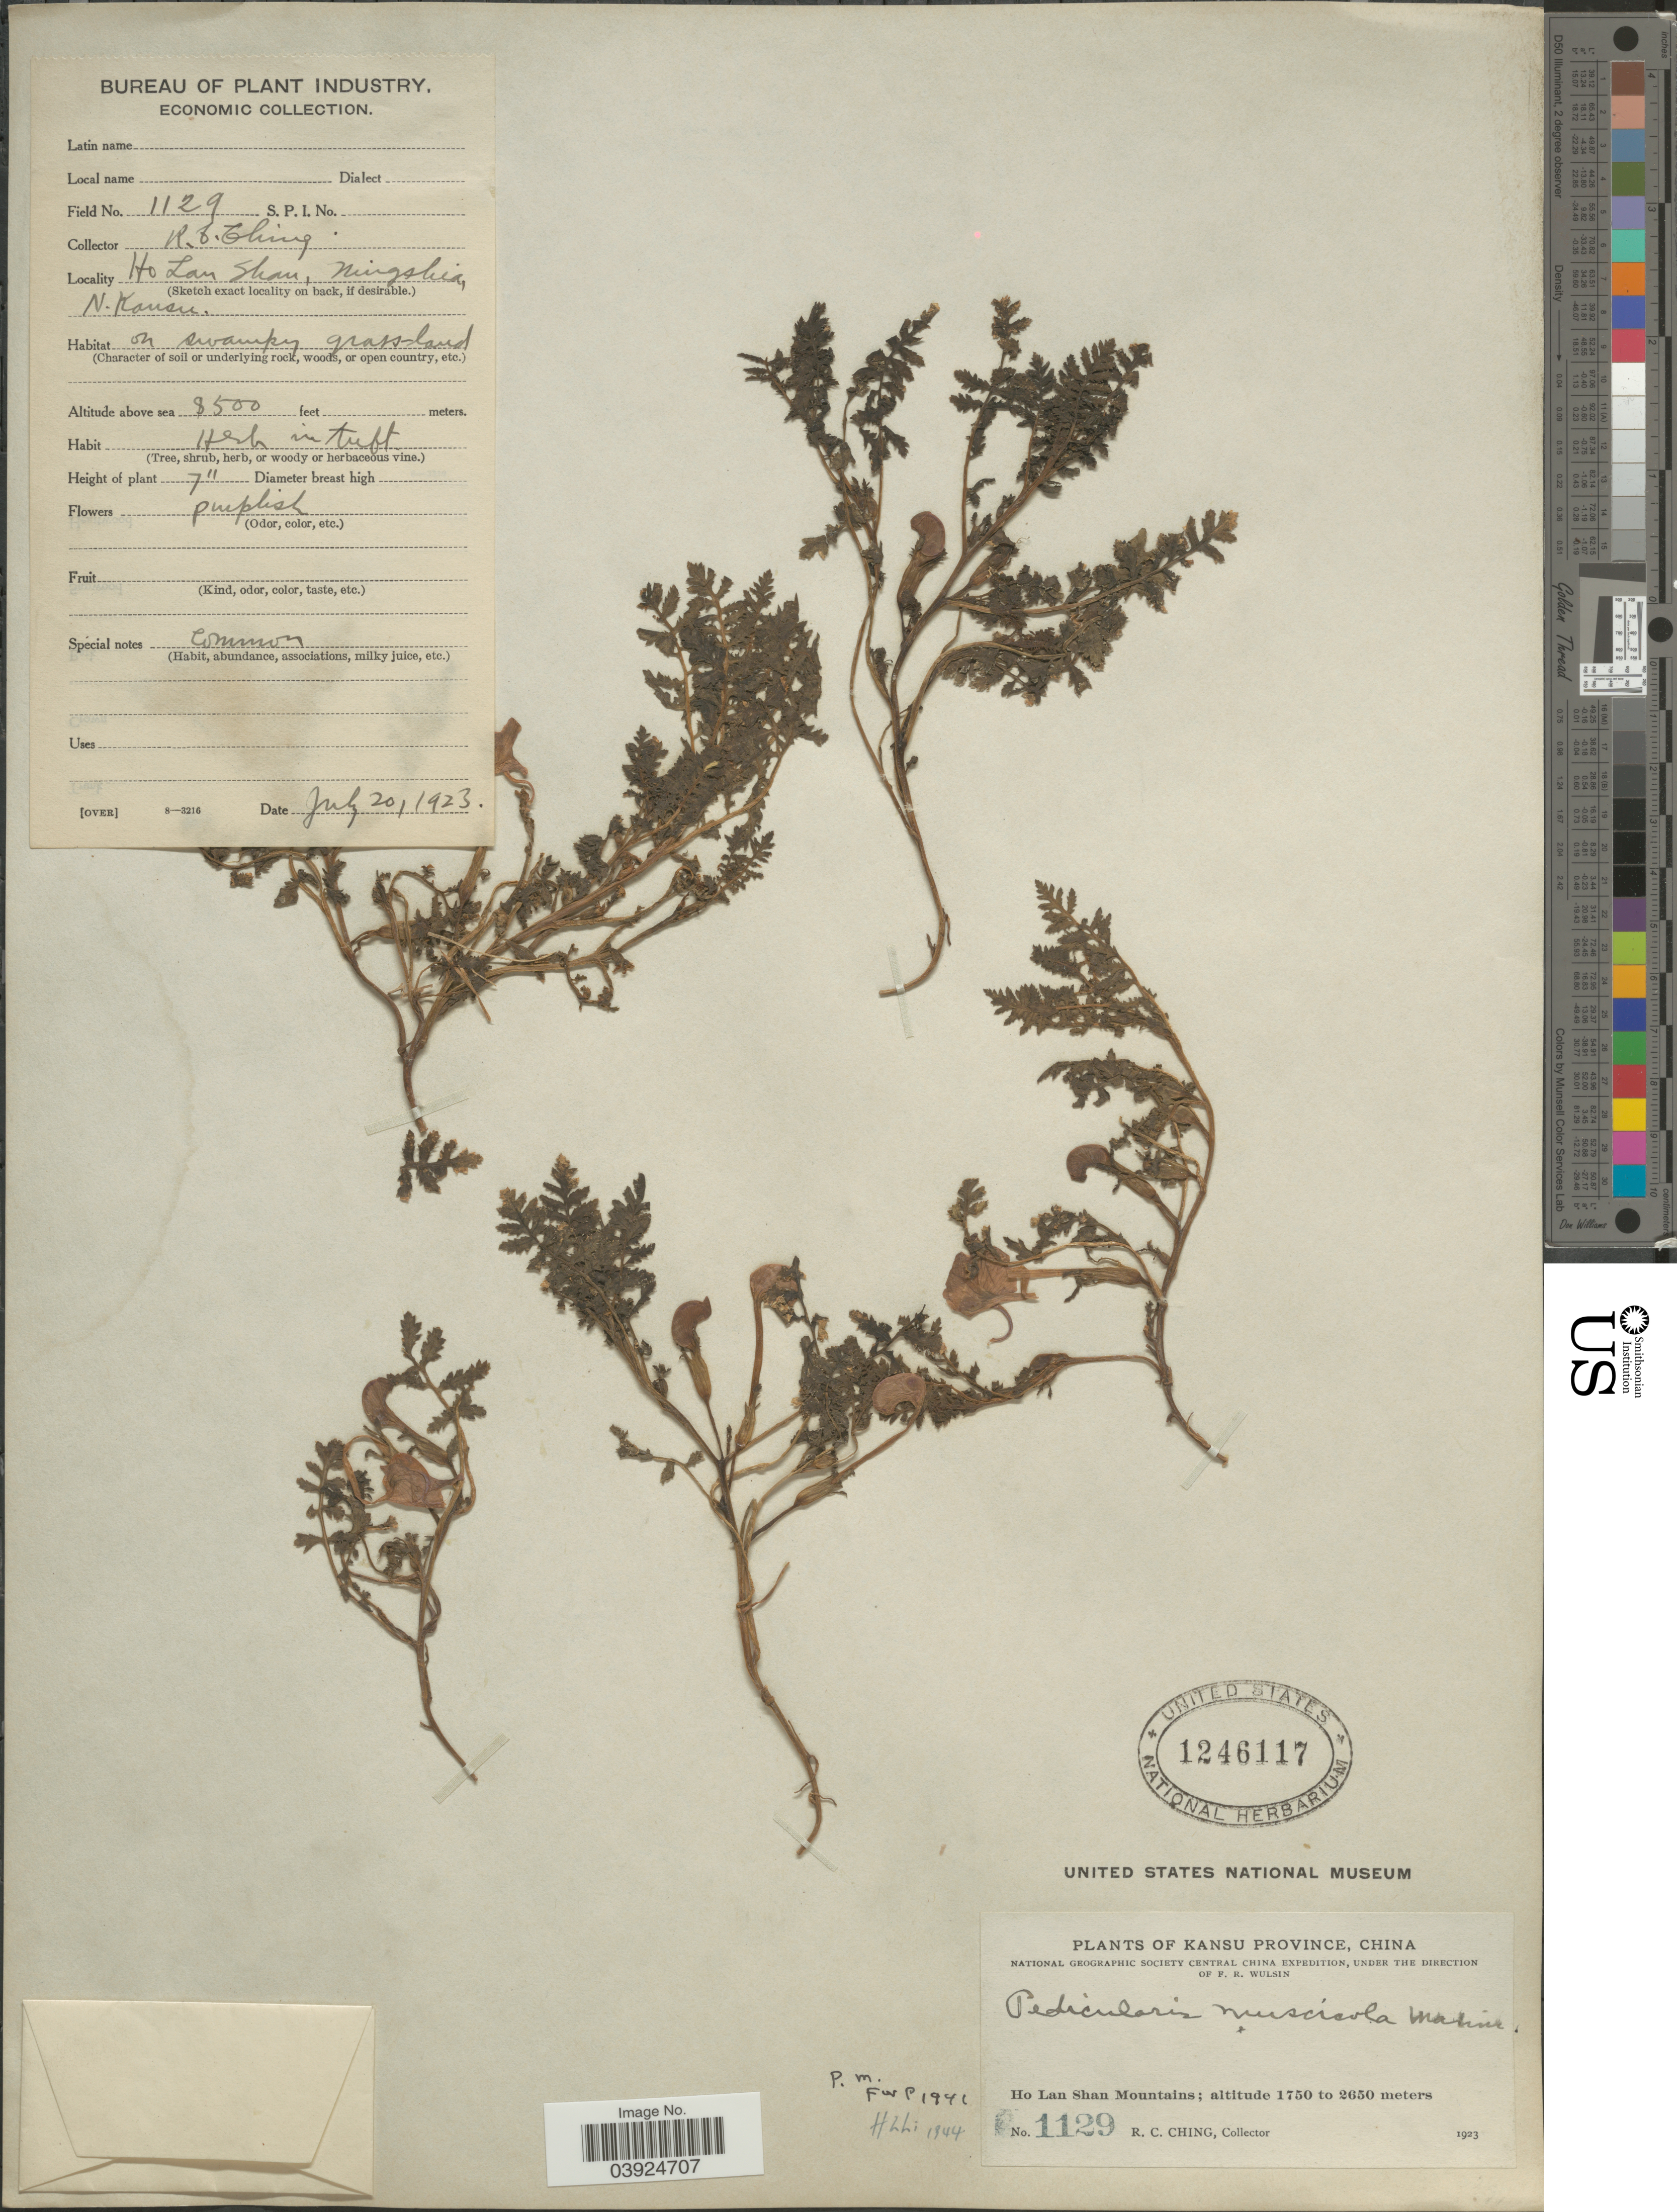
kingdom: Plantae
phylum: Tracheophyta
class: Magnoliopsida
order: Lamiales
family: Orobanchaceae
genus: Pedicularis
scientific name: Pedicularis muscicola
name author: Maxim.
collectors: R. C. Ching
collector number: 1129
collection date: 1923-07-20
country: China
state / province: Gansu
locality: Ho Lan Shan Mountains. Ho Lan Shan, Ningshia, N. Kansu.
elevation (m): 2591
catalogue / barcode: US 1246117